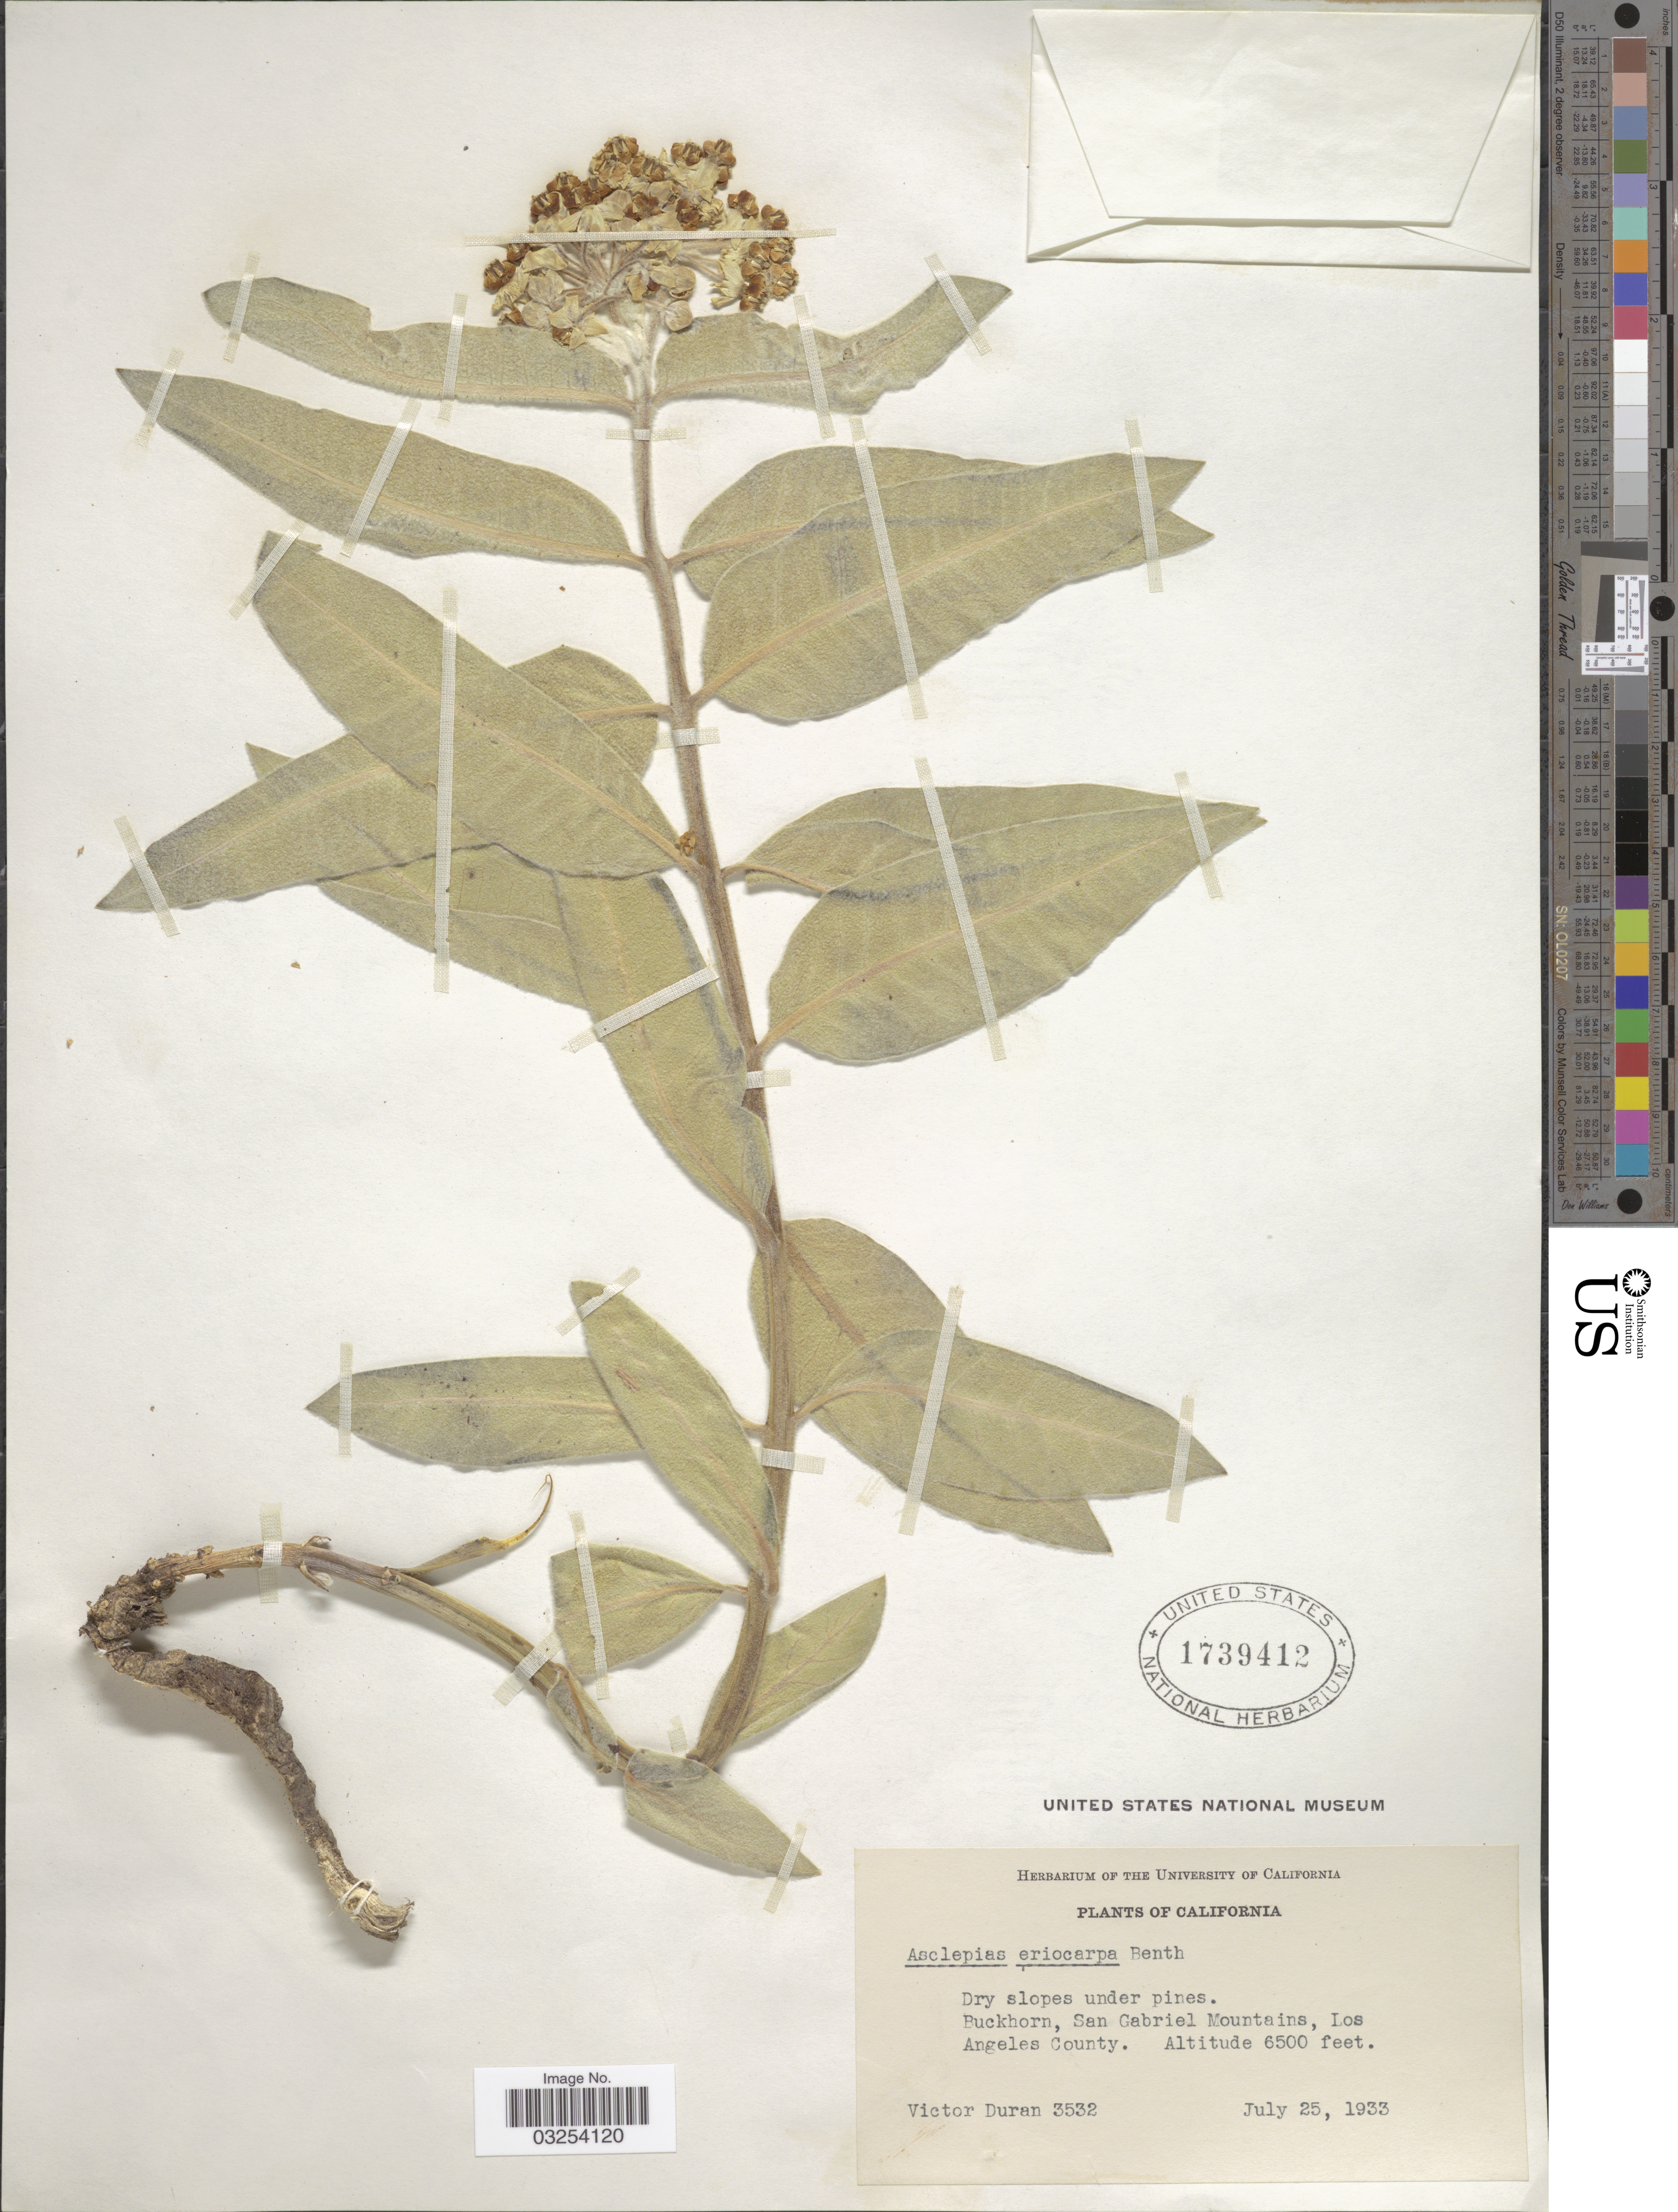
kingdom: Plantae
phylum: Tracheophyta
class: Magnoliopsida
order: Gentianales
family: Apocynaceae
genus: Asclepias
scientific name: Asclepias eriocarpa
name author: Benth.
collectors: V. Duran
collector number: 3532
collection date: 1933-07-25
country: United States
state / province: California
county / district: Los Angeles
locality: Buckhorn, San Gabriel Mountains, Los Angeles County.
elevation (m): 1981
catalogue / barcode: US 1739412